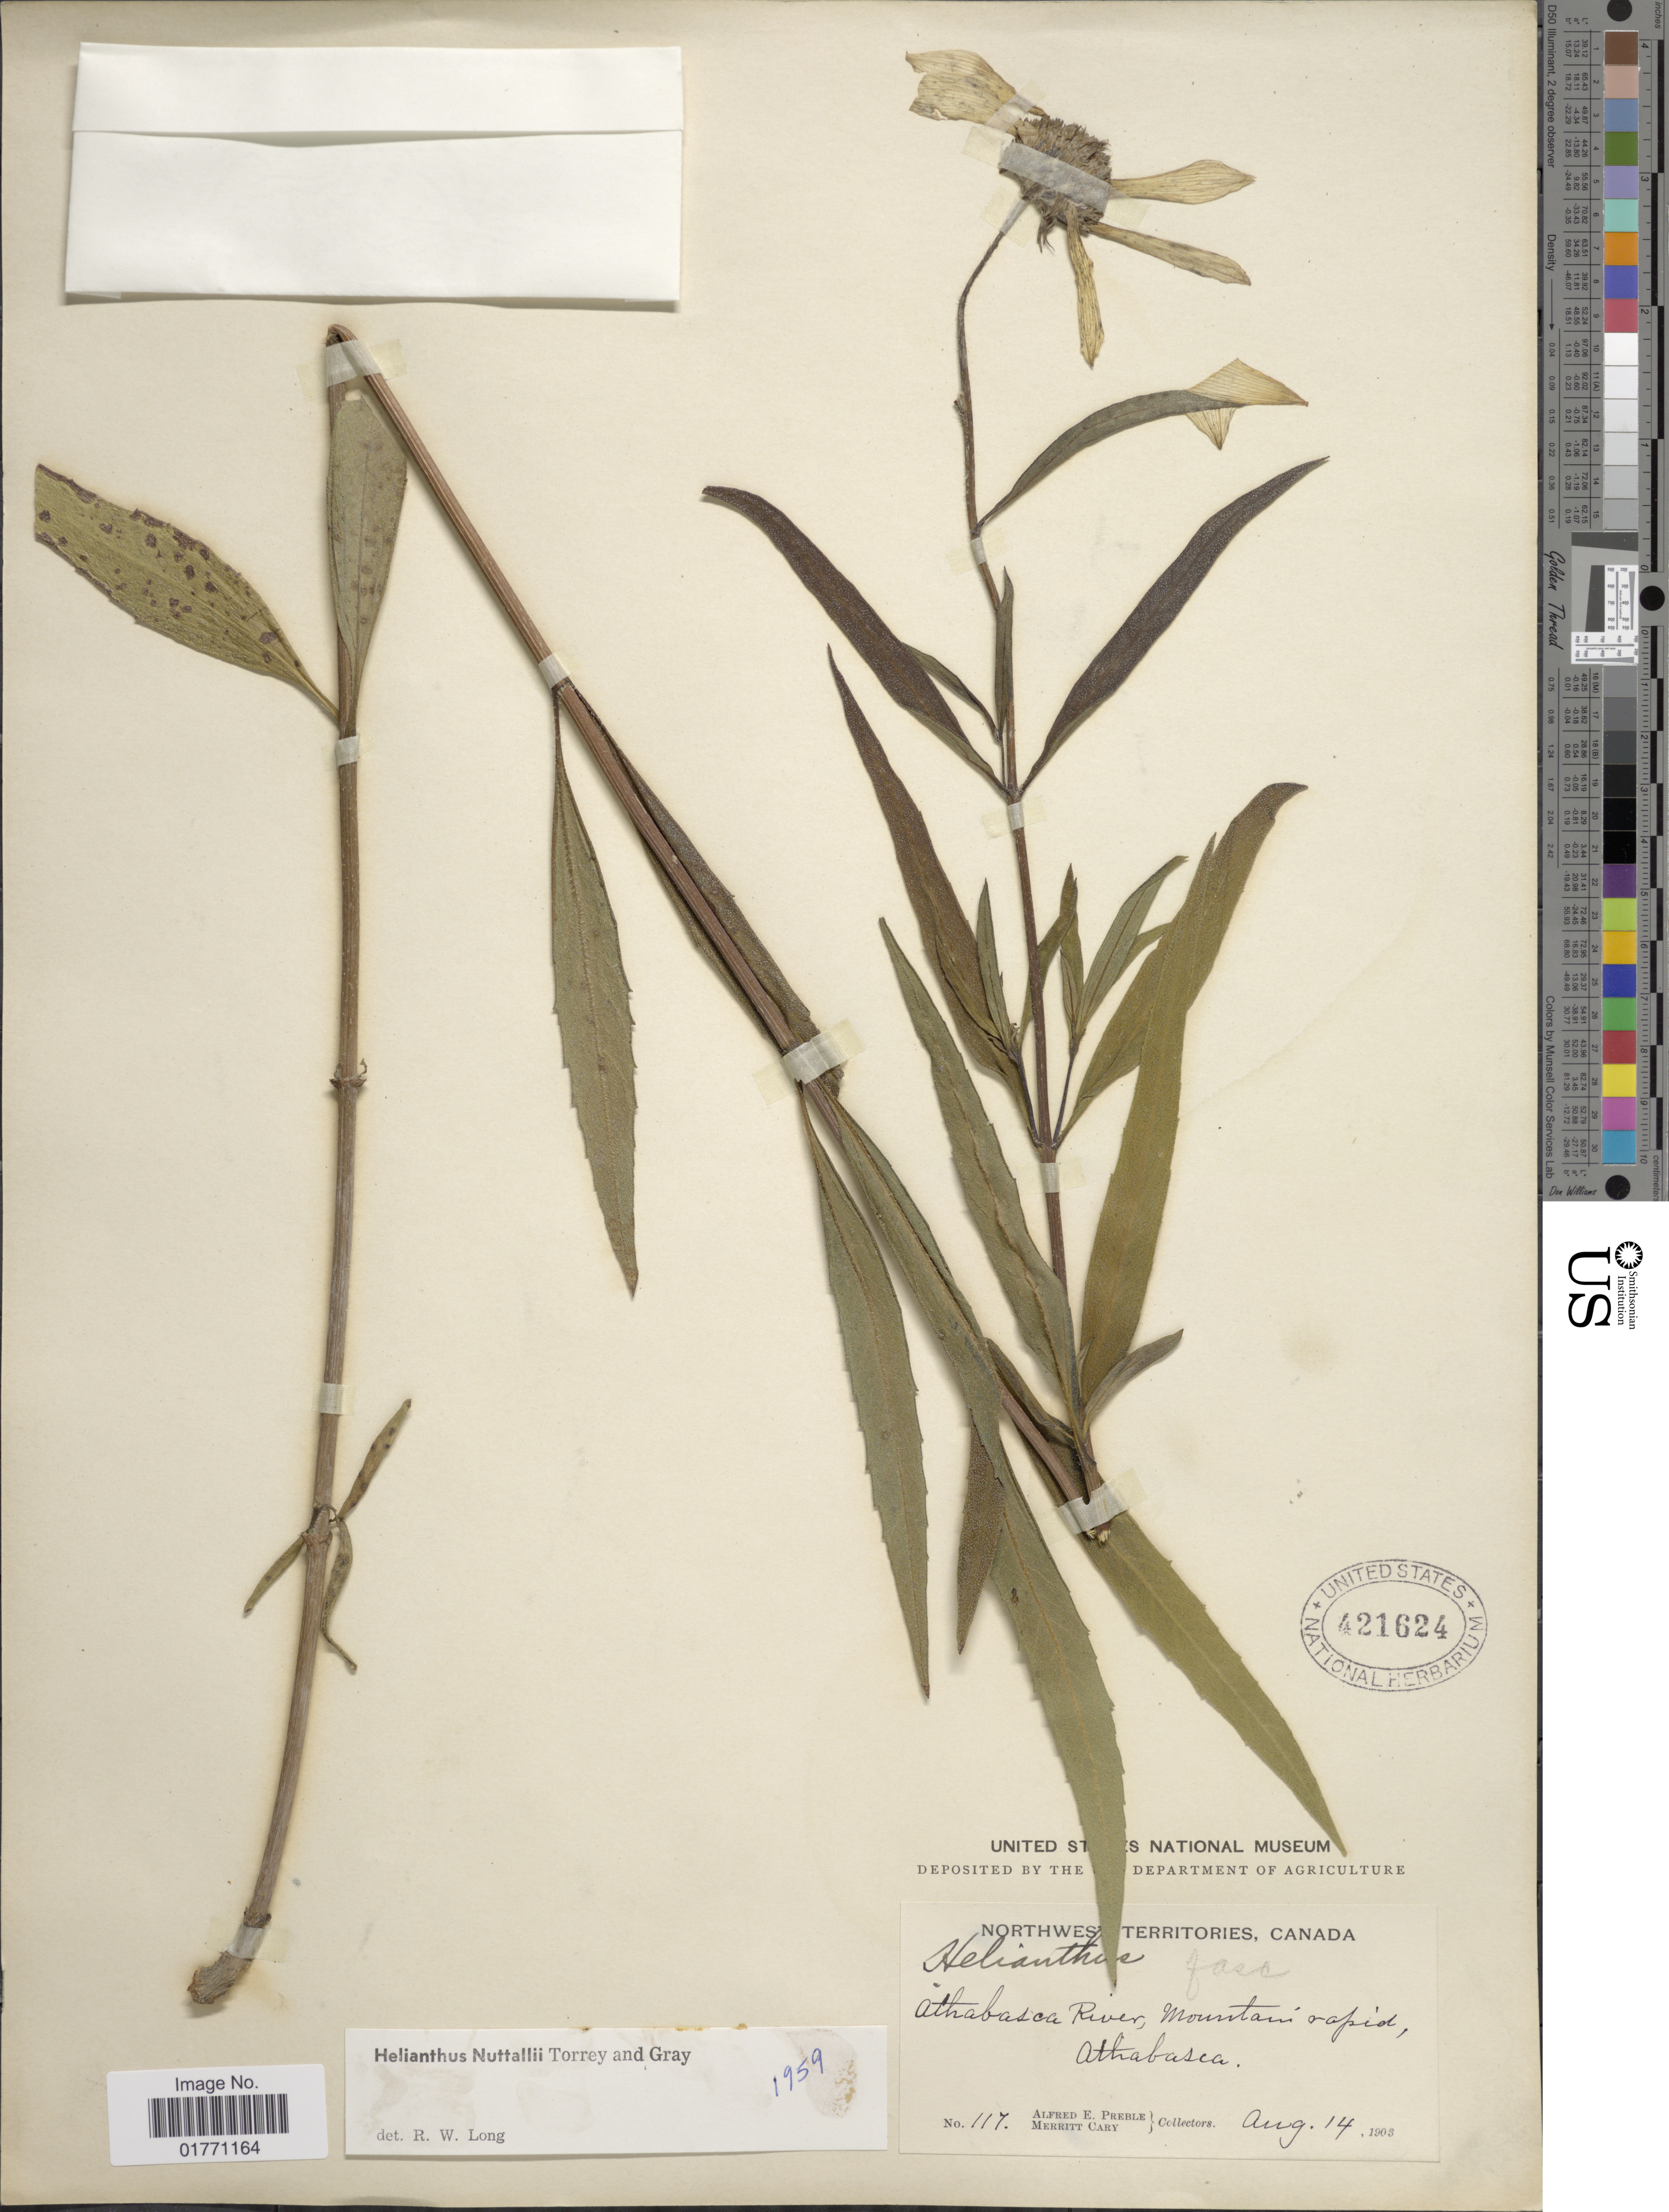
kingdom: Plantae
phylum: Tracheophyta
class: Magnoliopsida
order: Asterales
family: Asteraceae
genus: Helianthus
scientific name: Helianthus nuttallii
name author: Torr. & A. Gray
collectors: A. Preble & M. Cary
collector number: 117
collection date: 1903-08-14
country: Canada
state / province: Northwest Territories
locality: Athabasca River, Mountain rapid, Athabasca.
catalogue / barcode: US 421624